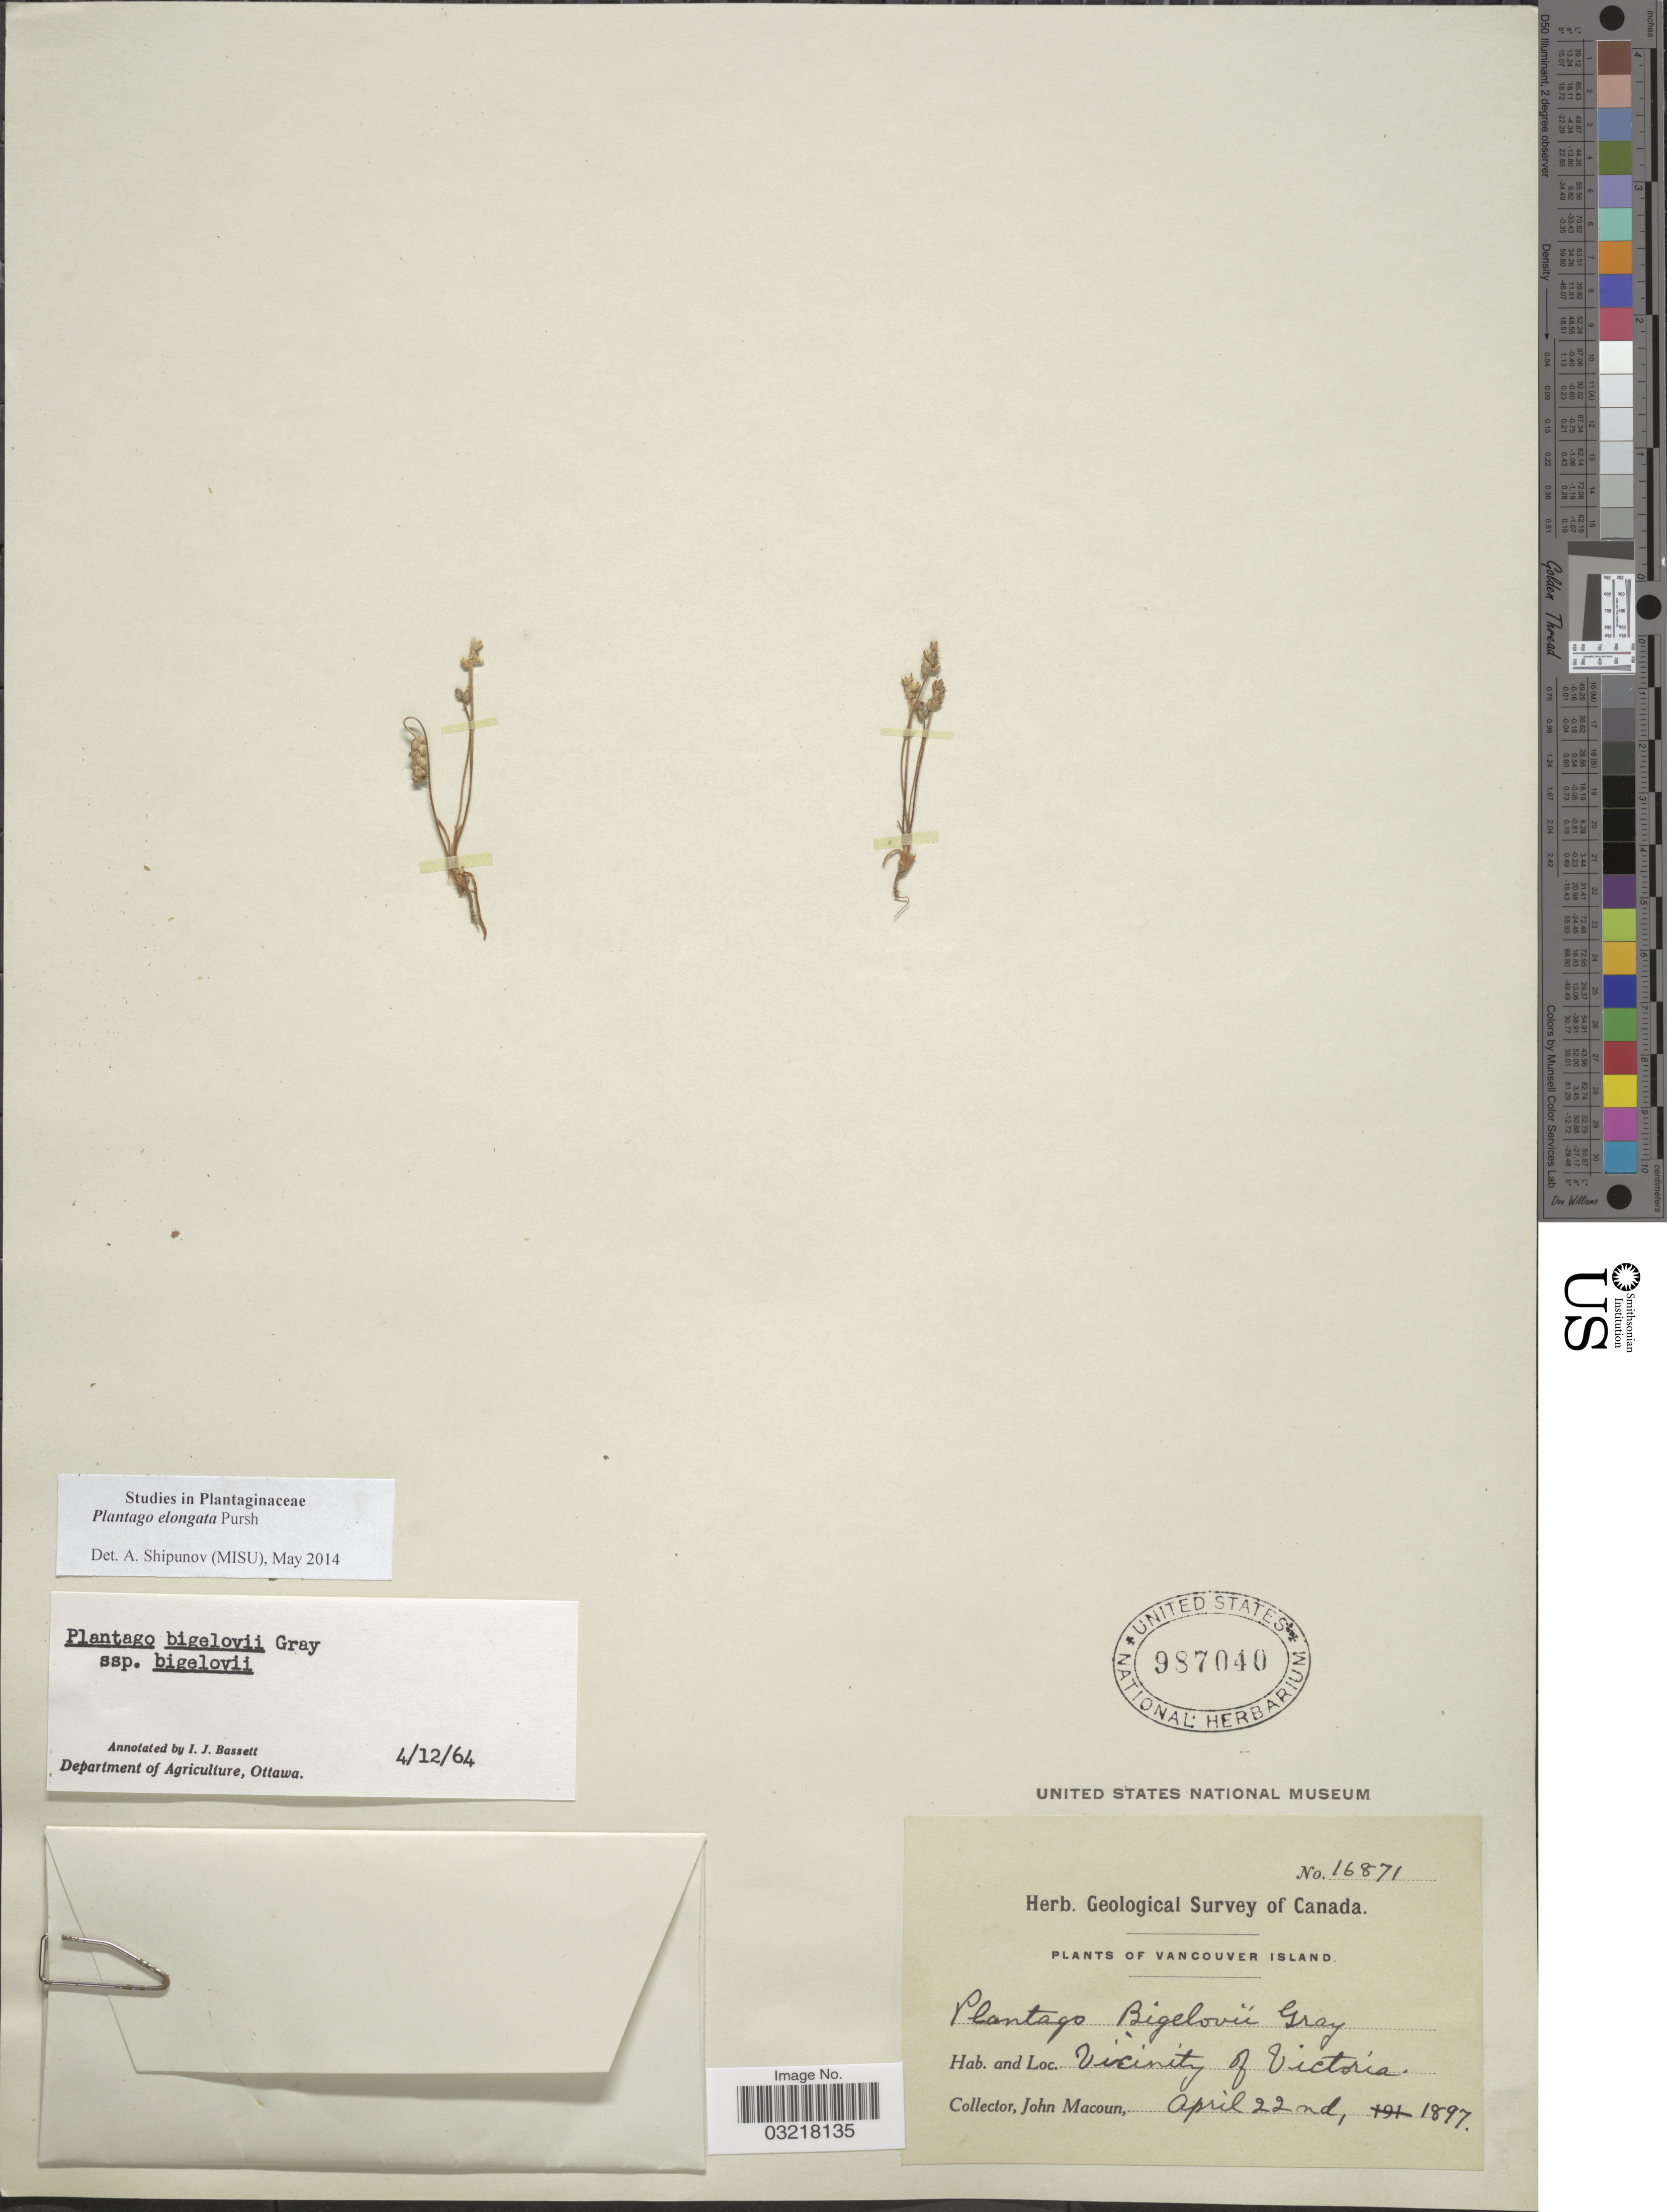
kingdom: Plantae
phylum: Tracheophyta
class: Magnoliopsida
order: Lamiales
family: Plantaginaceae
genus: Plantago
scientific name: Plantago elongata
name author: Pursh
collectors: J. Macoun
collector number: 16871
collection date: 1897-04-22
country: Canada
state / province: British Columbia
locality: Vancouver Island. Vicinity of Victoria.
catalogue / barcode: US 987040